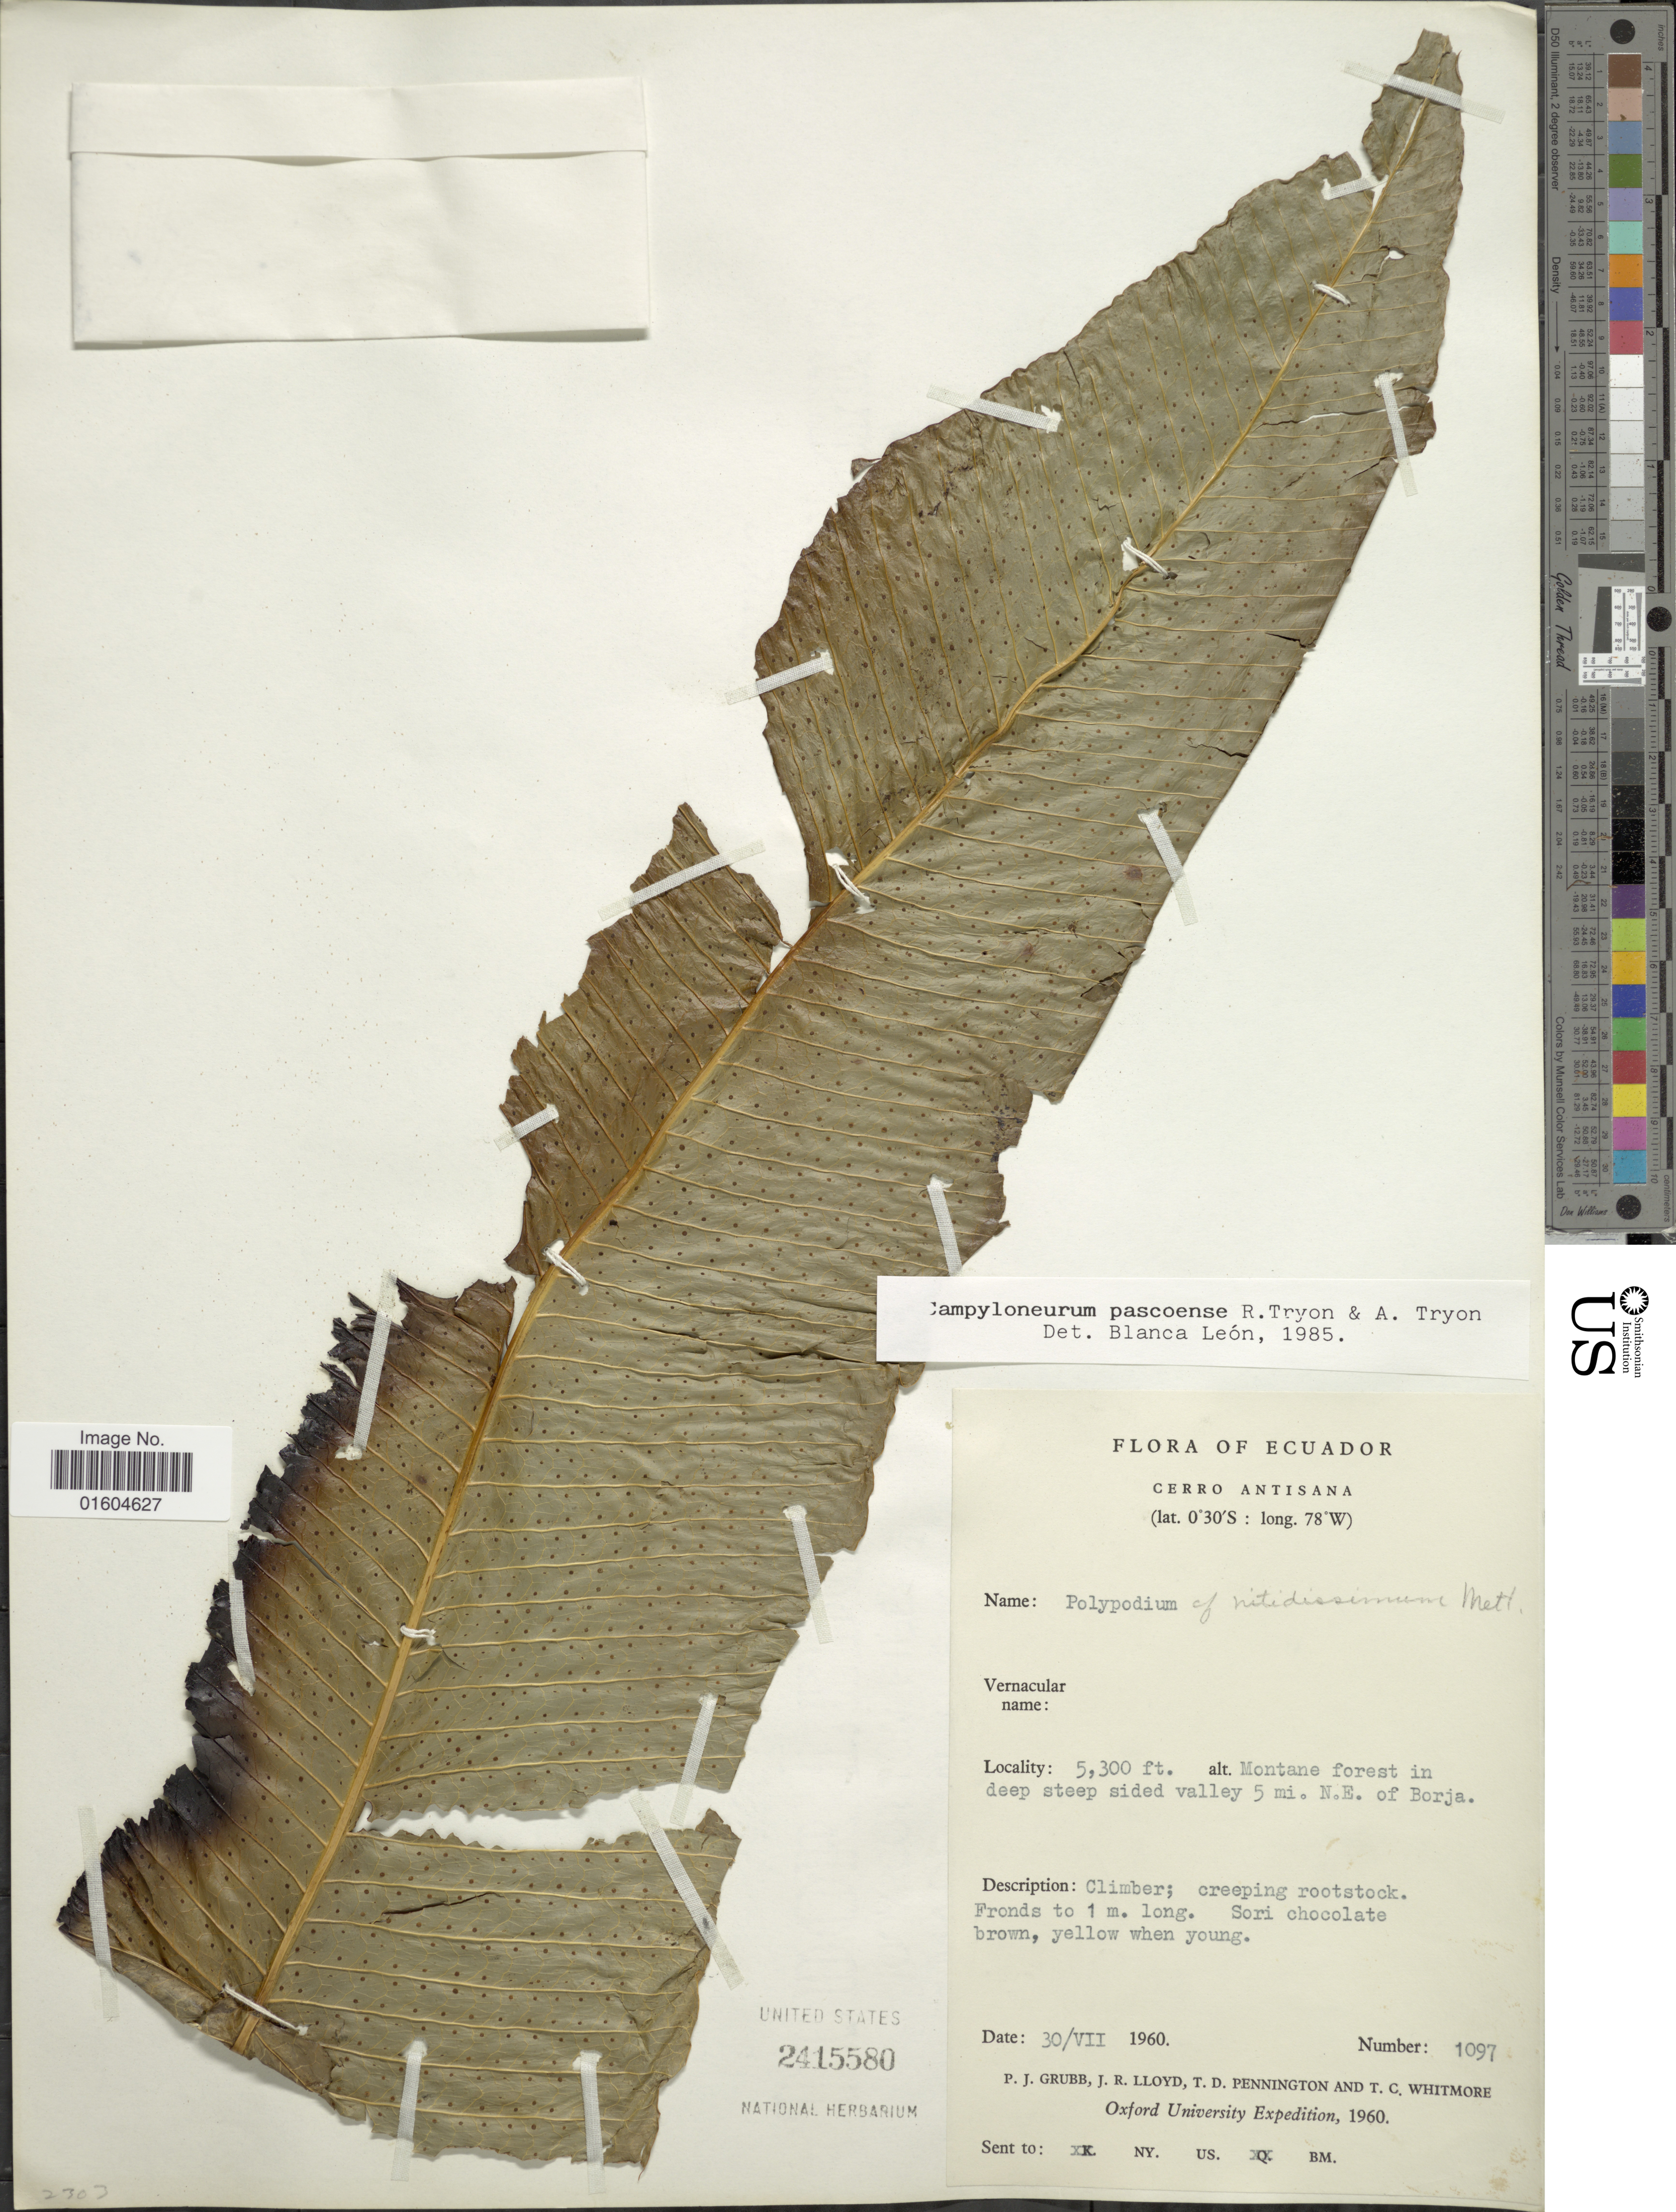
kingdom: Plantae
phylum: Tracheophyta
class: Polypodiopsida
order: Polypodiales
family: Polypodiaceae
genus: Campyloneurum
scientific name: Campyloneurum pascoense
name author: R.M. Tryon & A.F. Tryon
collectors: P. J. Grubb, J. R. Lloyd, T. D. Pennington & T. C. Whitmore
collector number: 1097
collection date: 1960-07-30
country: Ecuador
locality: Ecuador. Cerro Antisana. Montane forest in deep steep sided valley 5 mi. N. E. of Borja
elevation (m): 1615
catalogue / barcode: US 2415580